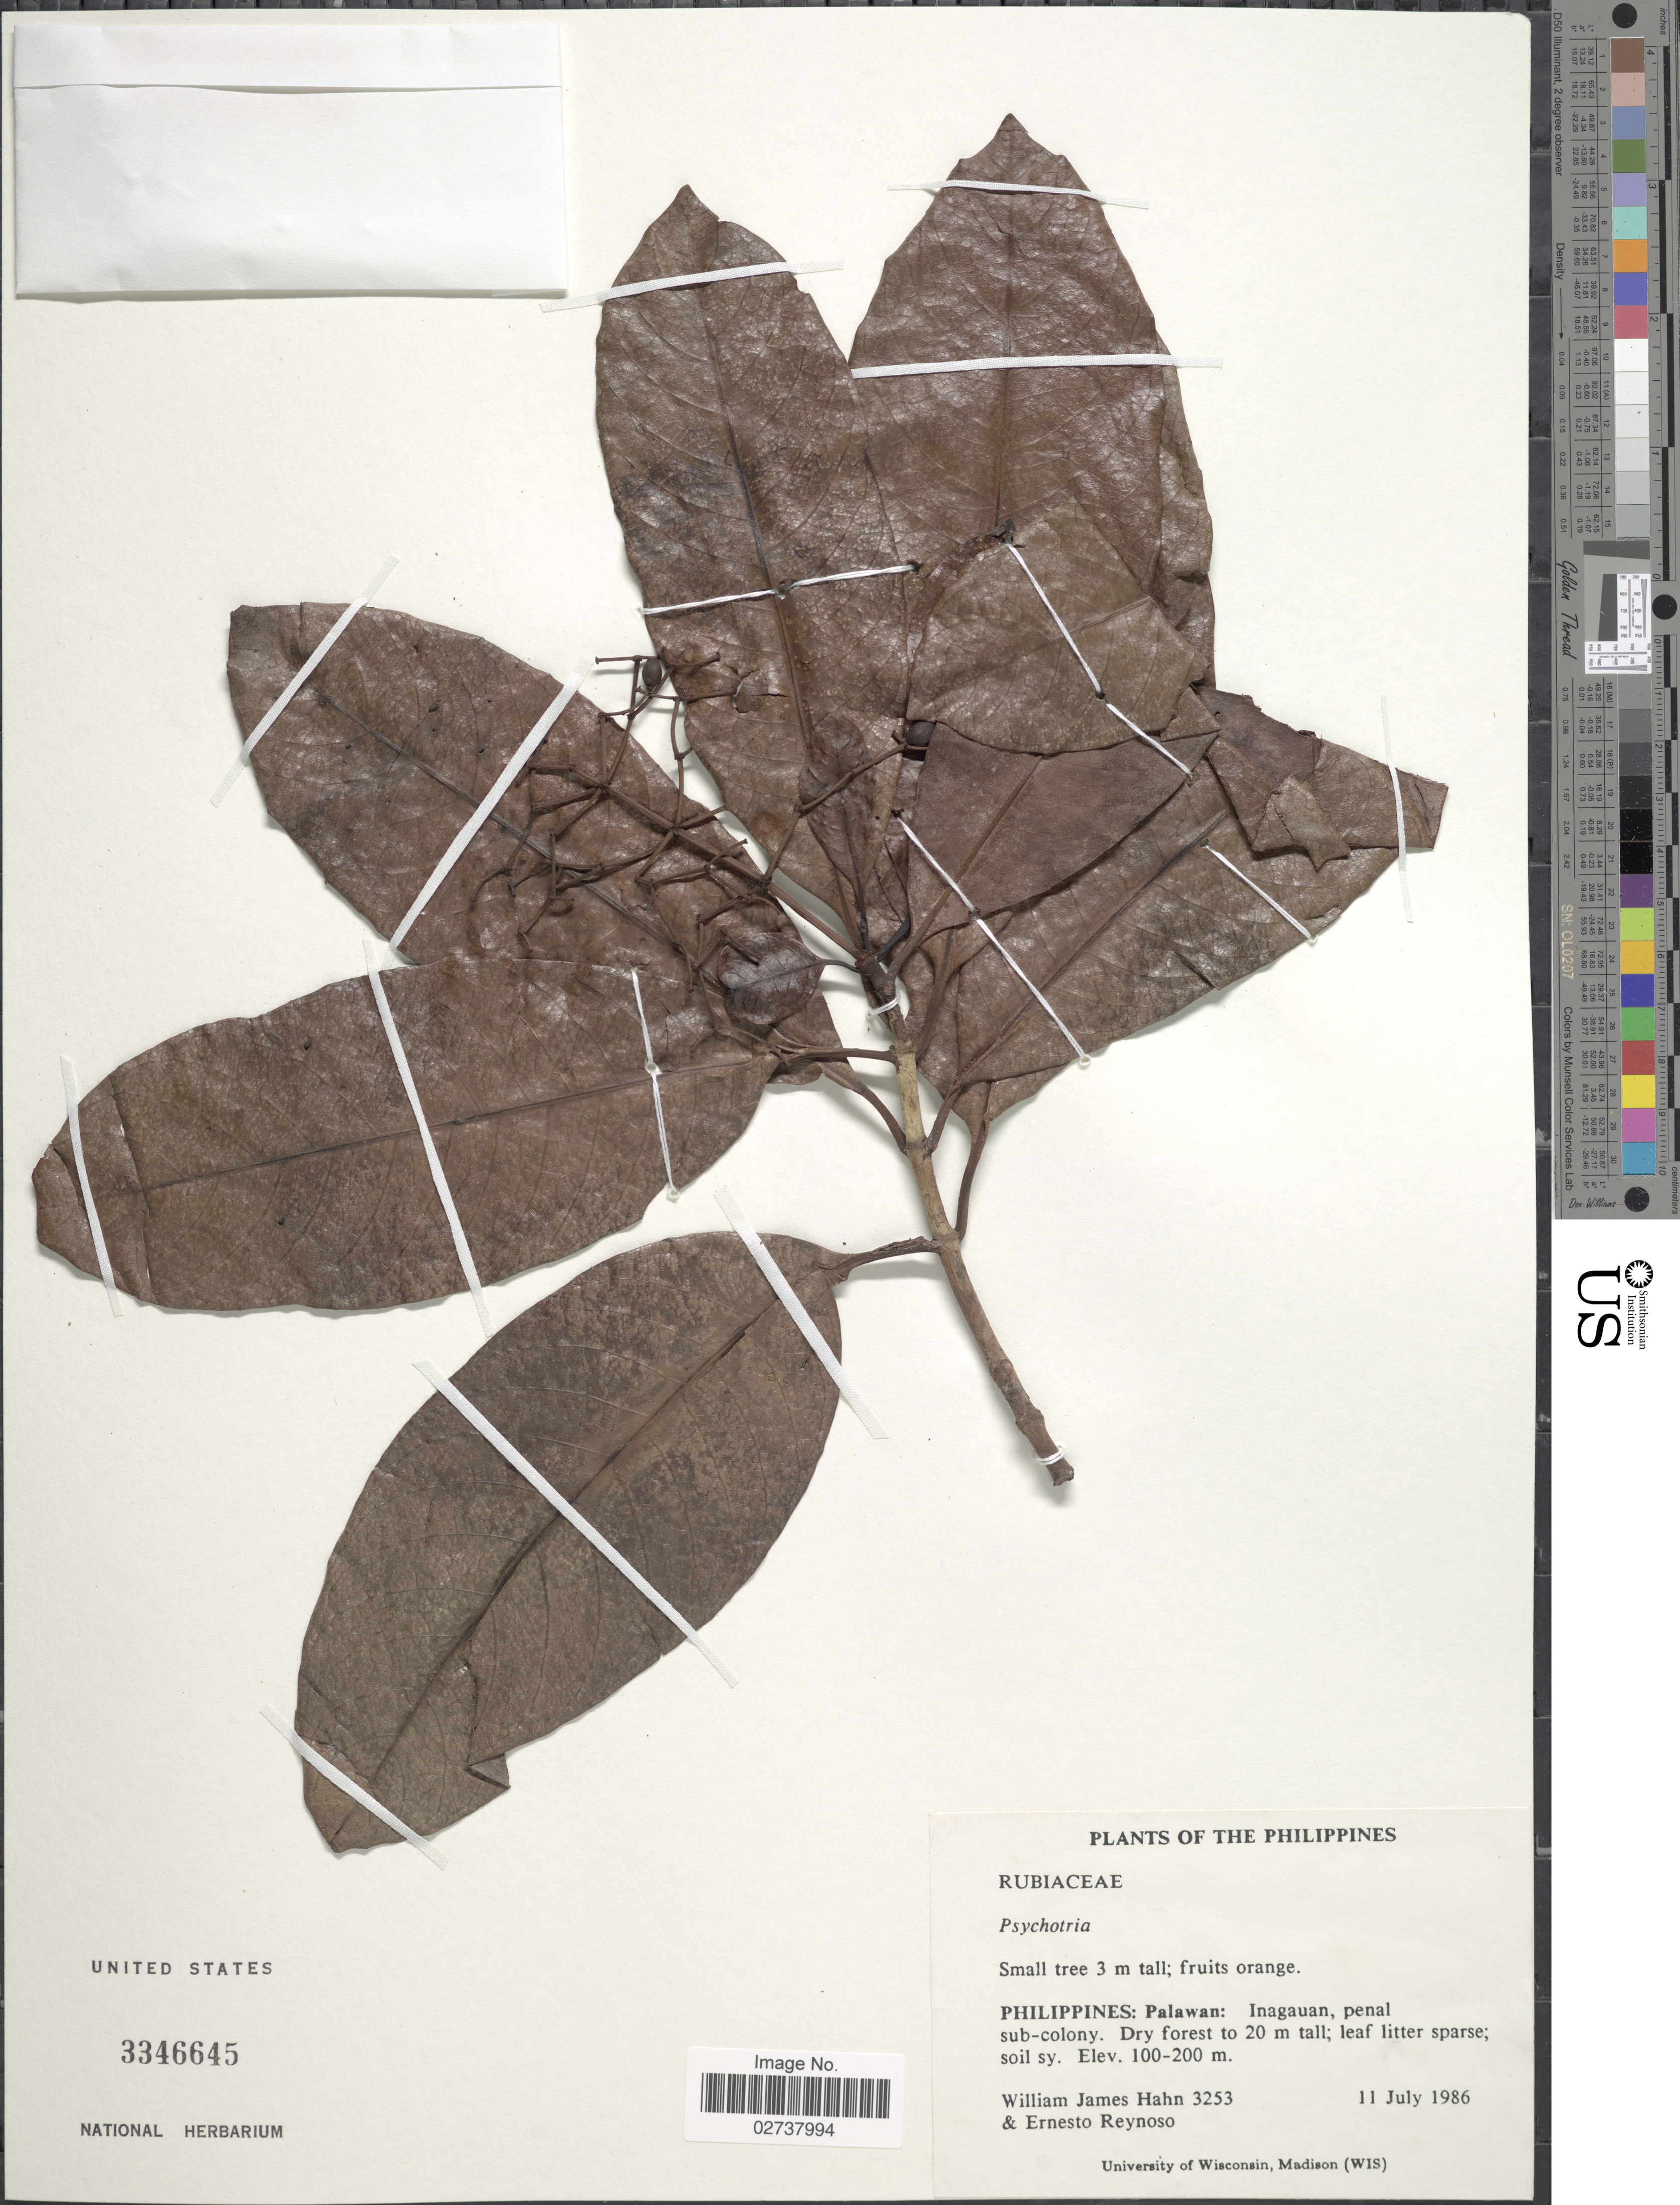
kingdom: Plantae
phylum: Tracheophyta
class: Magnoliopsida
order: Gentianales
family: Rubiaceae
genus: Psychotria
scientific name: Psychotria sp.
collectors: W. J. Hahn & E. Reynoso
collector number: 3253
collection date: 1986-07-11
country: Philippines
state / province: Mimaropa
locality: Palawan: Inagauan, penal sub-colony.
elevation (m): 100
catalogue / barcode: US 3346645